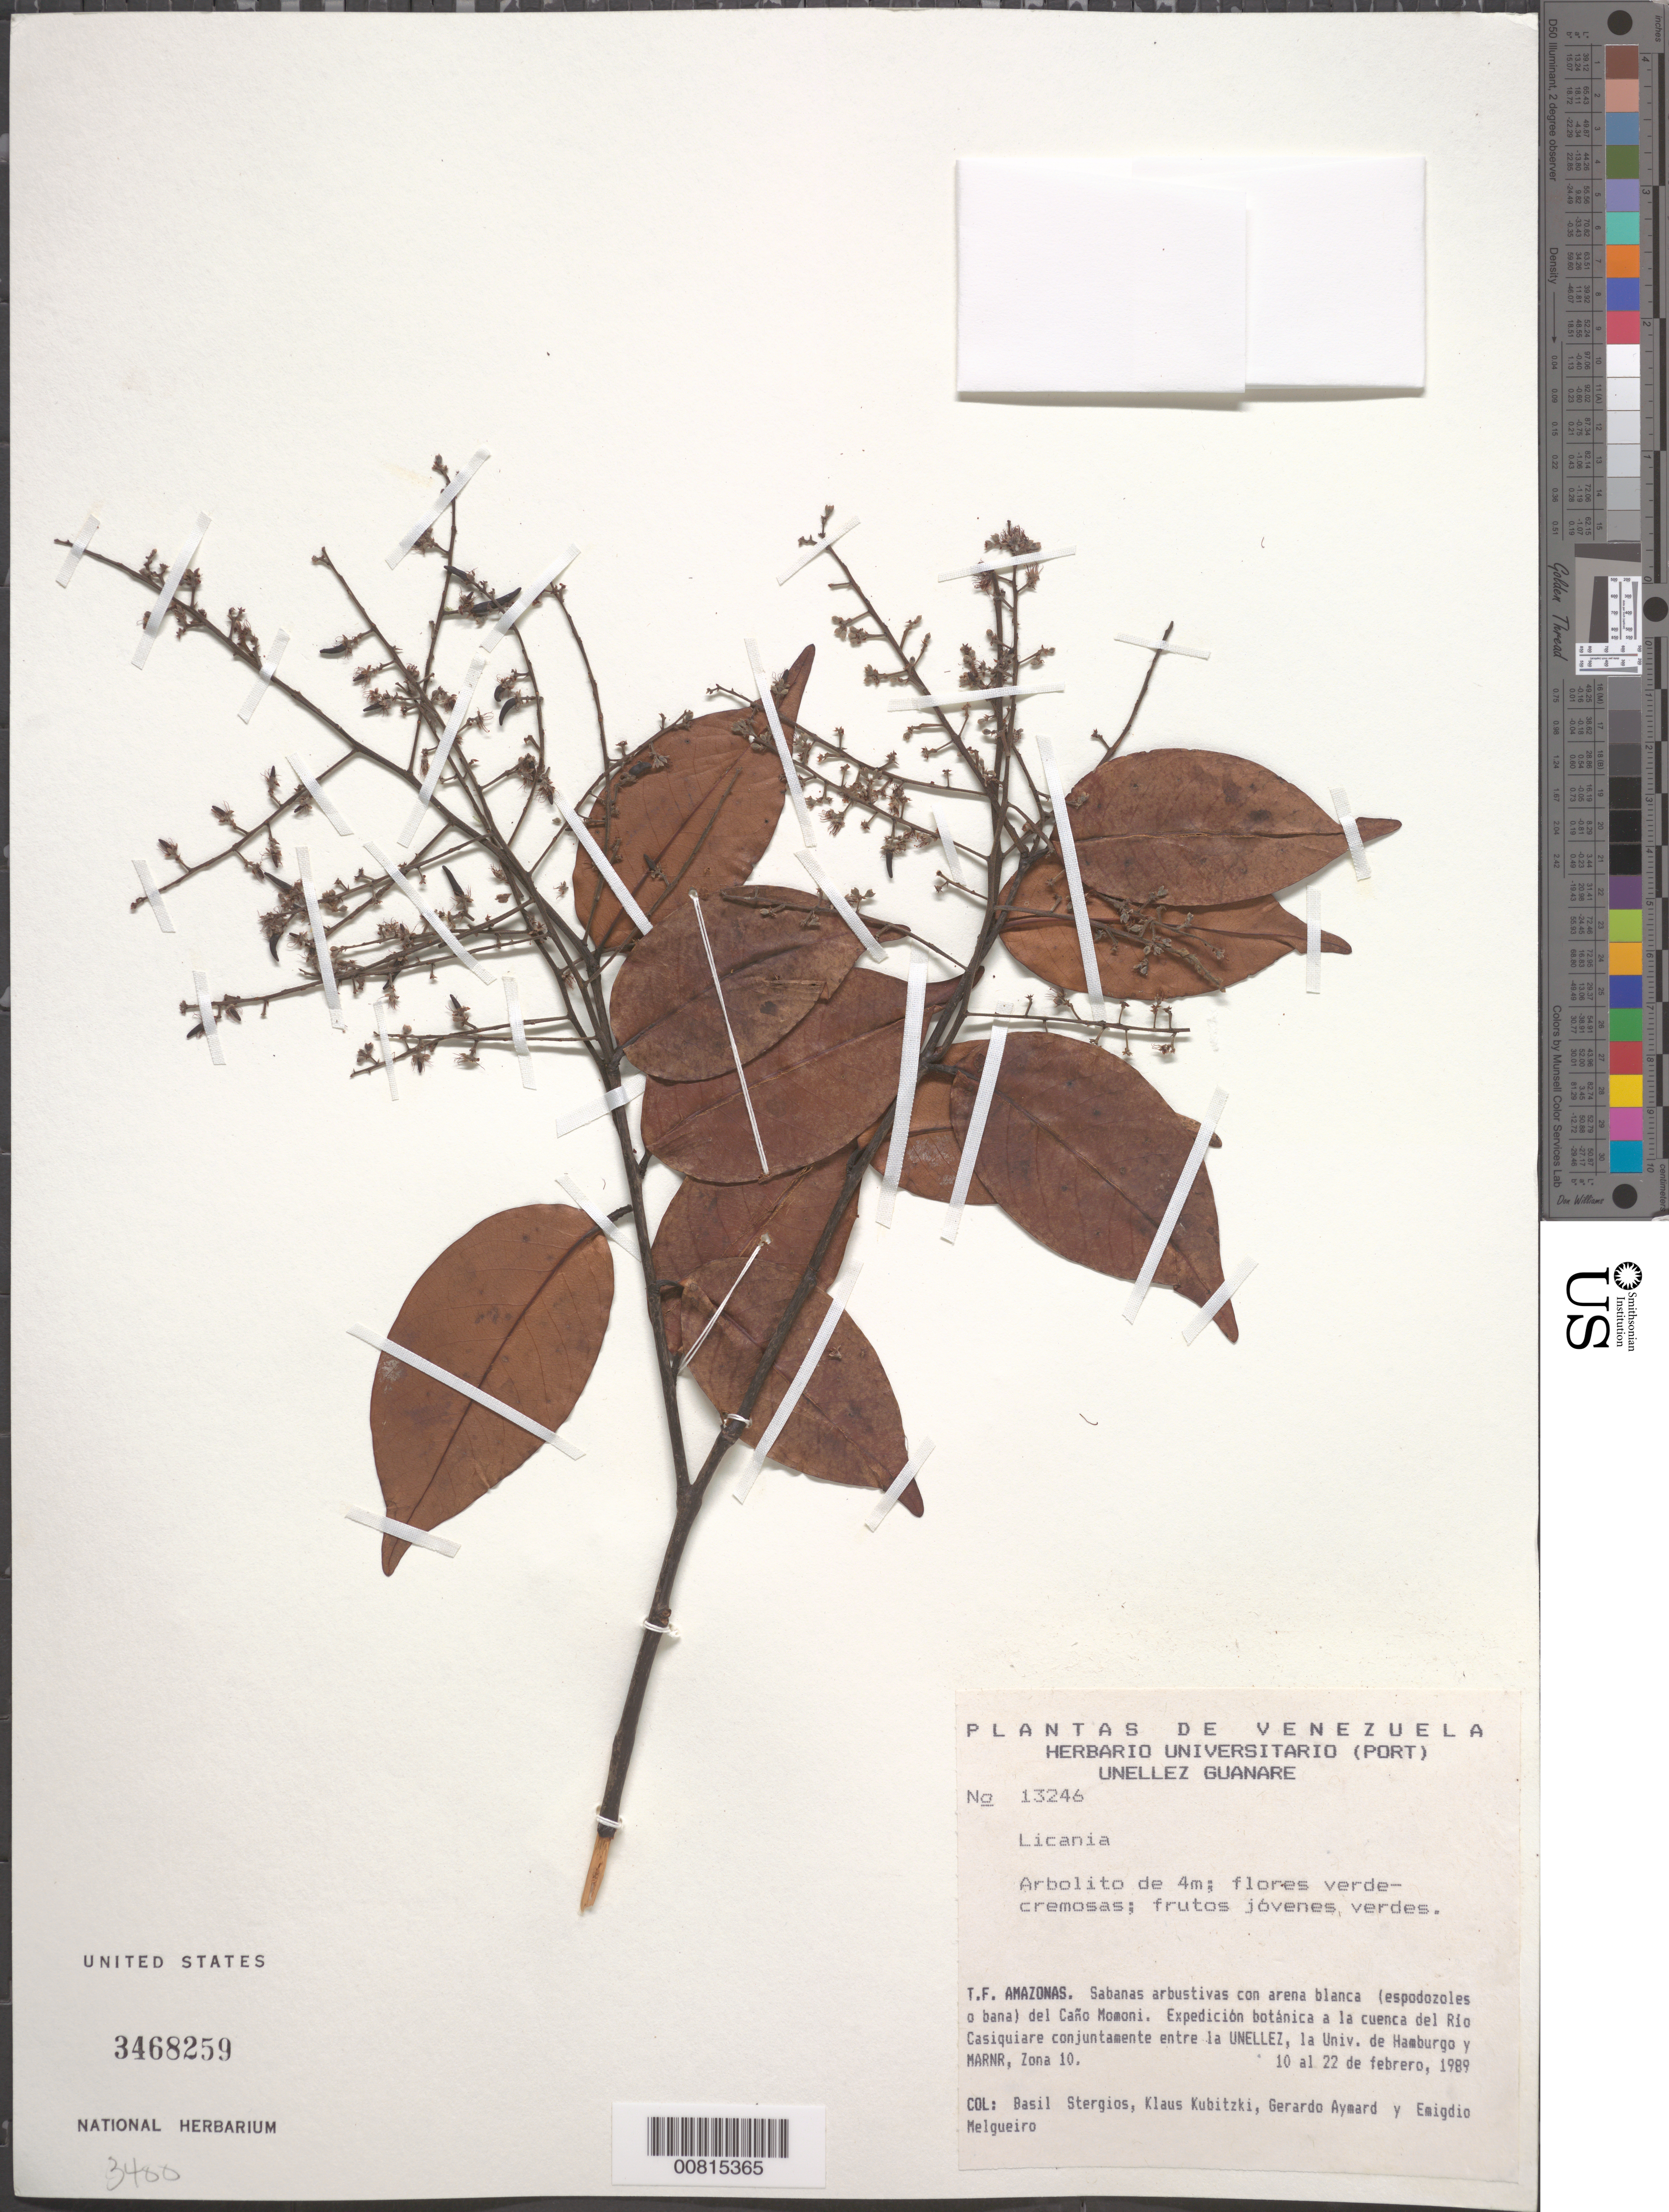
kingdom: Plantae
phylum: Tracheophyta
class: Magnoliopsida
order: Malpighiales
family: Chrysobalanaceae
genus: Licania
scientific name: Licania sp.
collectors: B. G. Stergios, K. Kubitzki, G. A. Aymard & E. Melgueiro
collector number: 13246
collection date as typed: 10-Feb-89 to 22-Feb-89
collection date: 1989-02-10/1989-02-22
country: Venezuela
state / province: Amazonas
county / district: Río Negro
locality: Río Casiquaire, Caño Momoni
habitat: Sabanas arbustivas con arena blanca del caño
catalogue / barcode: US 3468259